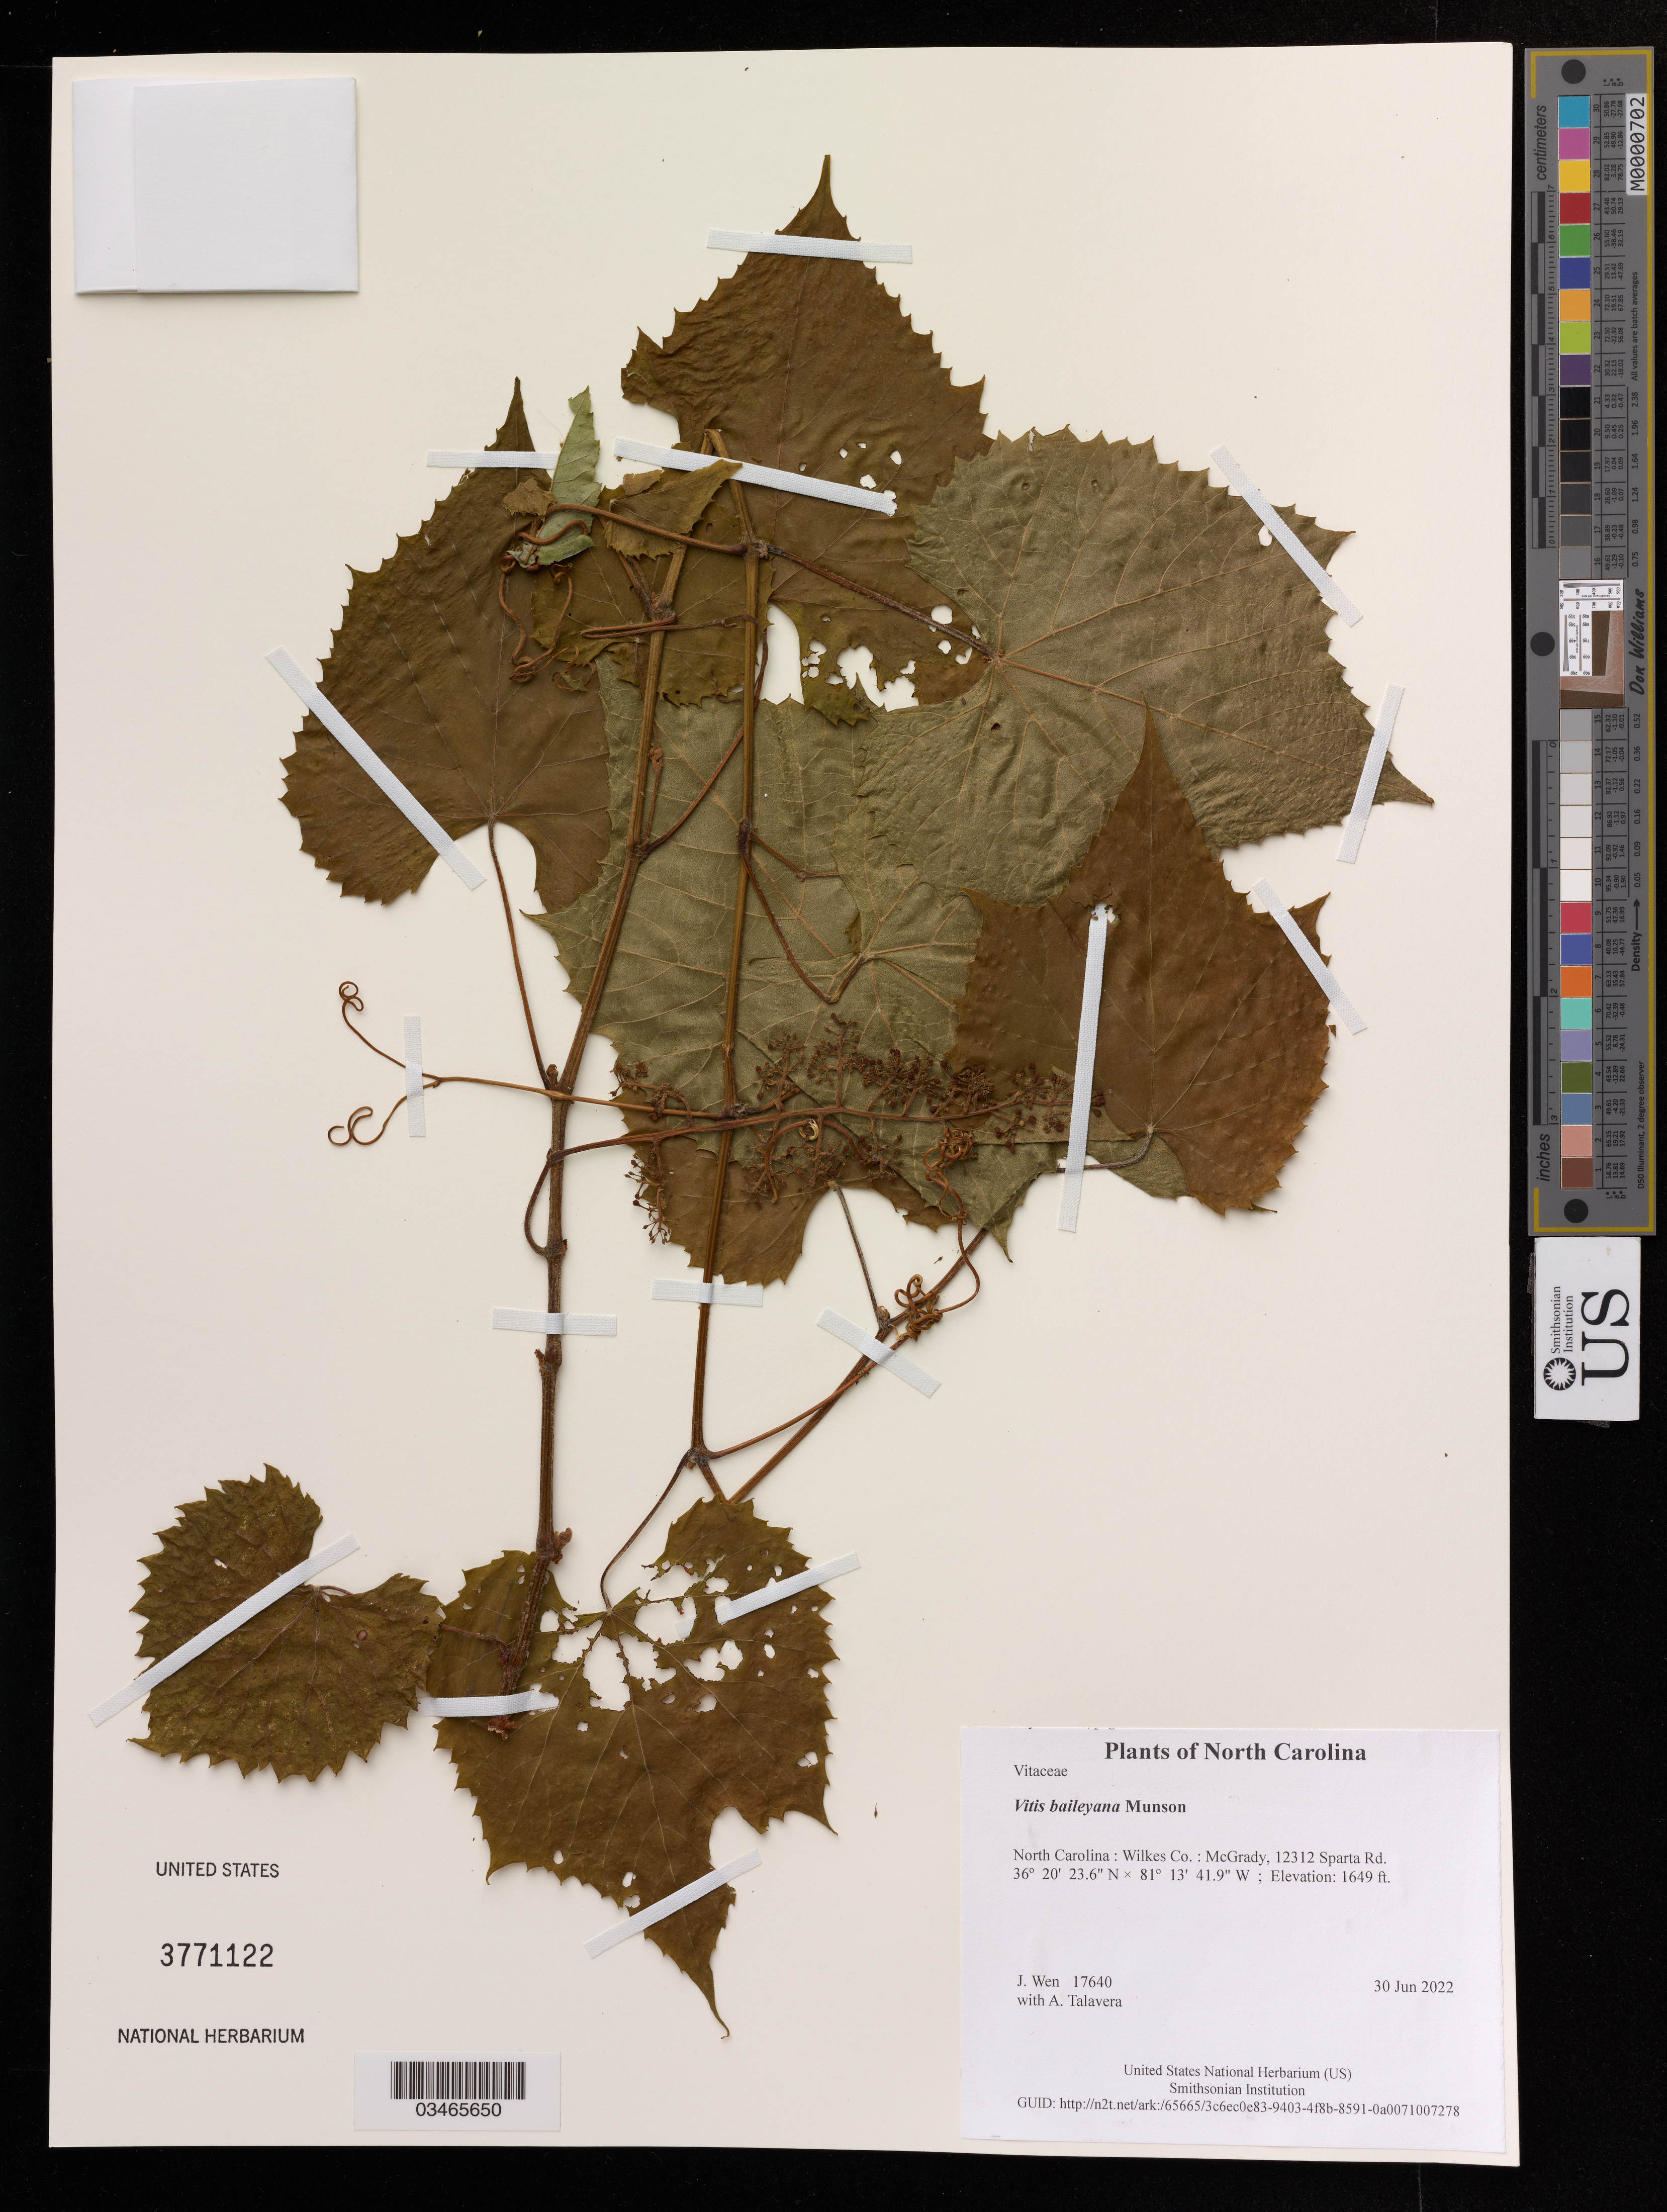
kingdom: Plantae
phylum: Tracheophyta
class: Magnoliopsida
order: Vitales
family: Vitaceae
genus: Vitis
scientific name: Vitis baileyana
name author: Munson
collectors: J. Wen & A. Talavera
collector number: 17640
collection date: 2022-06-30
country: United States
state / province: North Carolina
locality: Wilkes Co.: McGrady, 12312 Sparta Rd.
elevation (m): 503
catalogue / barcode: US 3771122